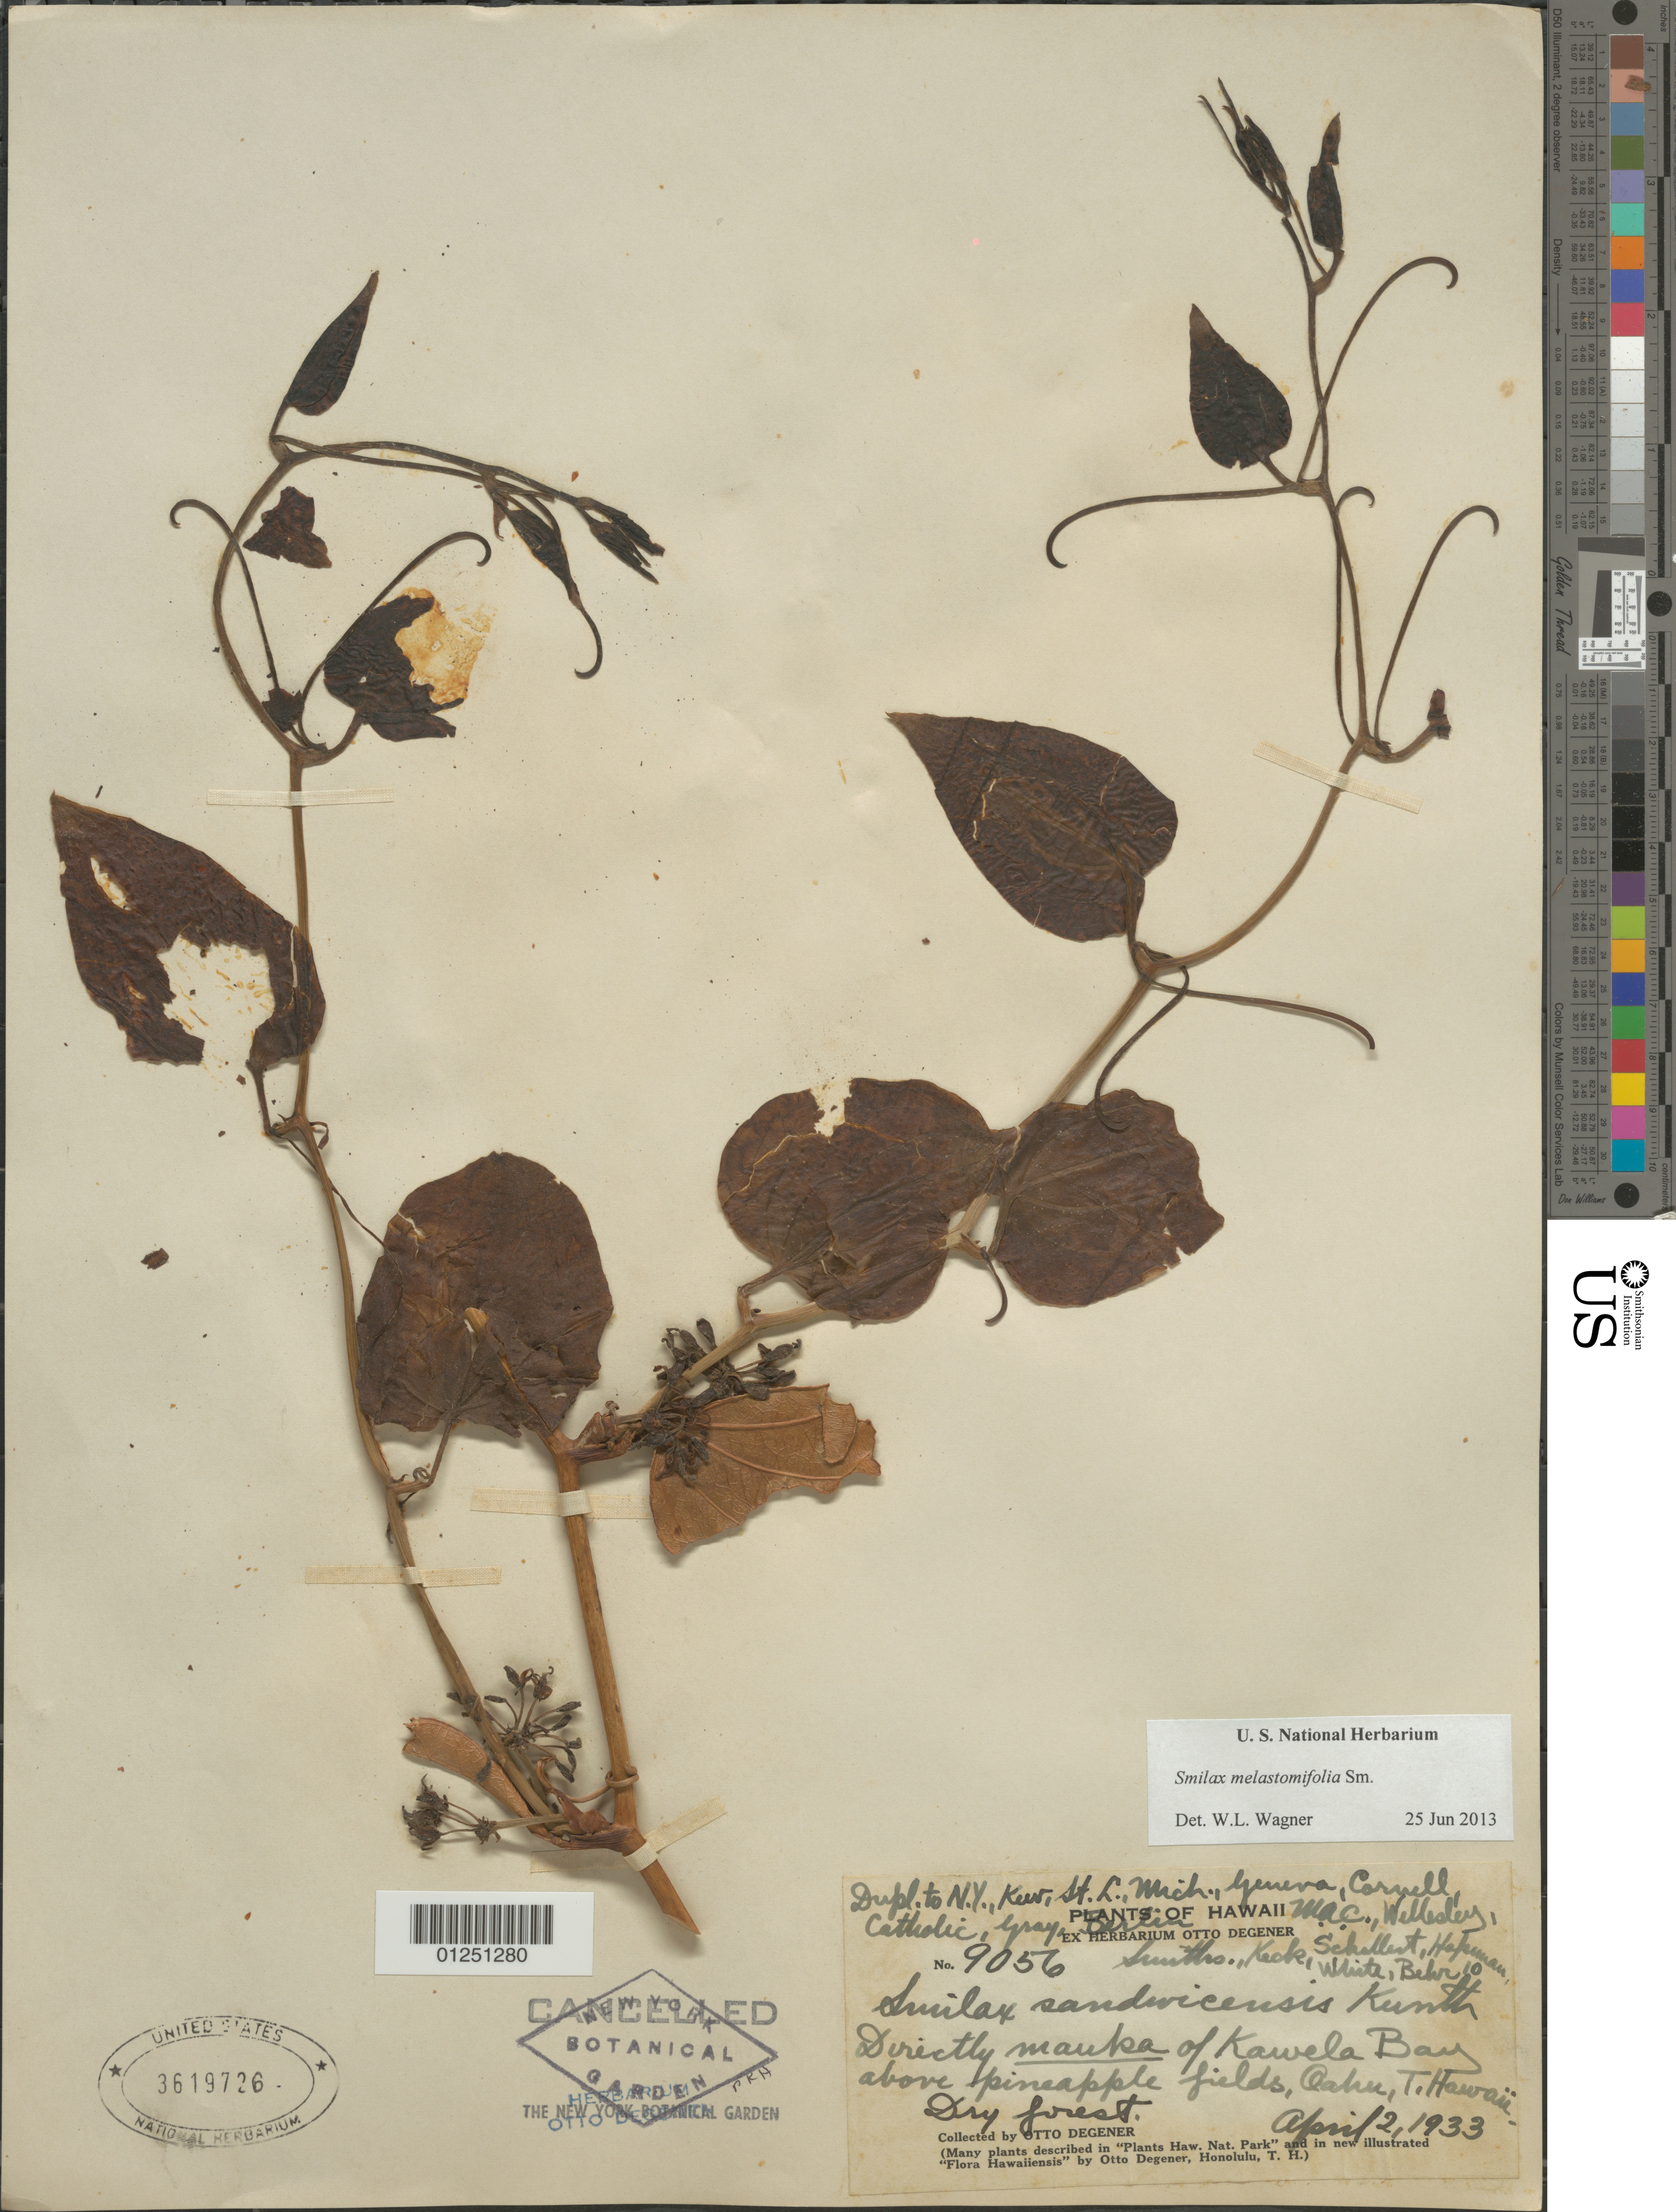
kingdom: Plantae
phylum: Tracheophyta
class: Liliopsida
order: Liliales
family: Smilacaceae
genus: Smilax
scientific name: Smilax melastomifolia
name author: Sm.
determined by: Wagner, W. L., (BOT), Smithsonian Institution - National Museum of Natural History (UNITED STATES)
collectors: O. Degener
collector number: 9056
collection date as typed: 2 Apr 1933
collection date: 1933-04-02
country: United States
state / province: Hawaii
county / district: Honolulu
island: Oahu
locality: Directly mauka of Kawela Bay, above pineapple fields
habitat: Dry forest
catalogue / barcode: US 3619726